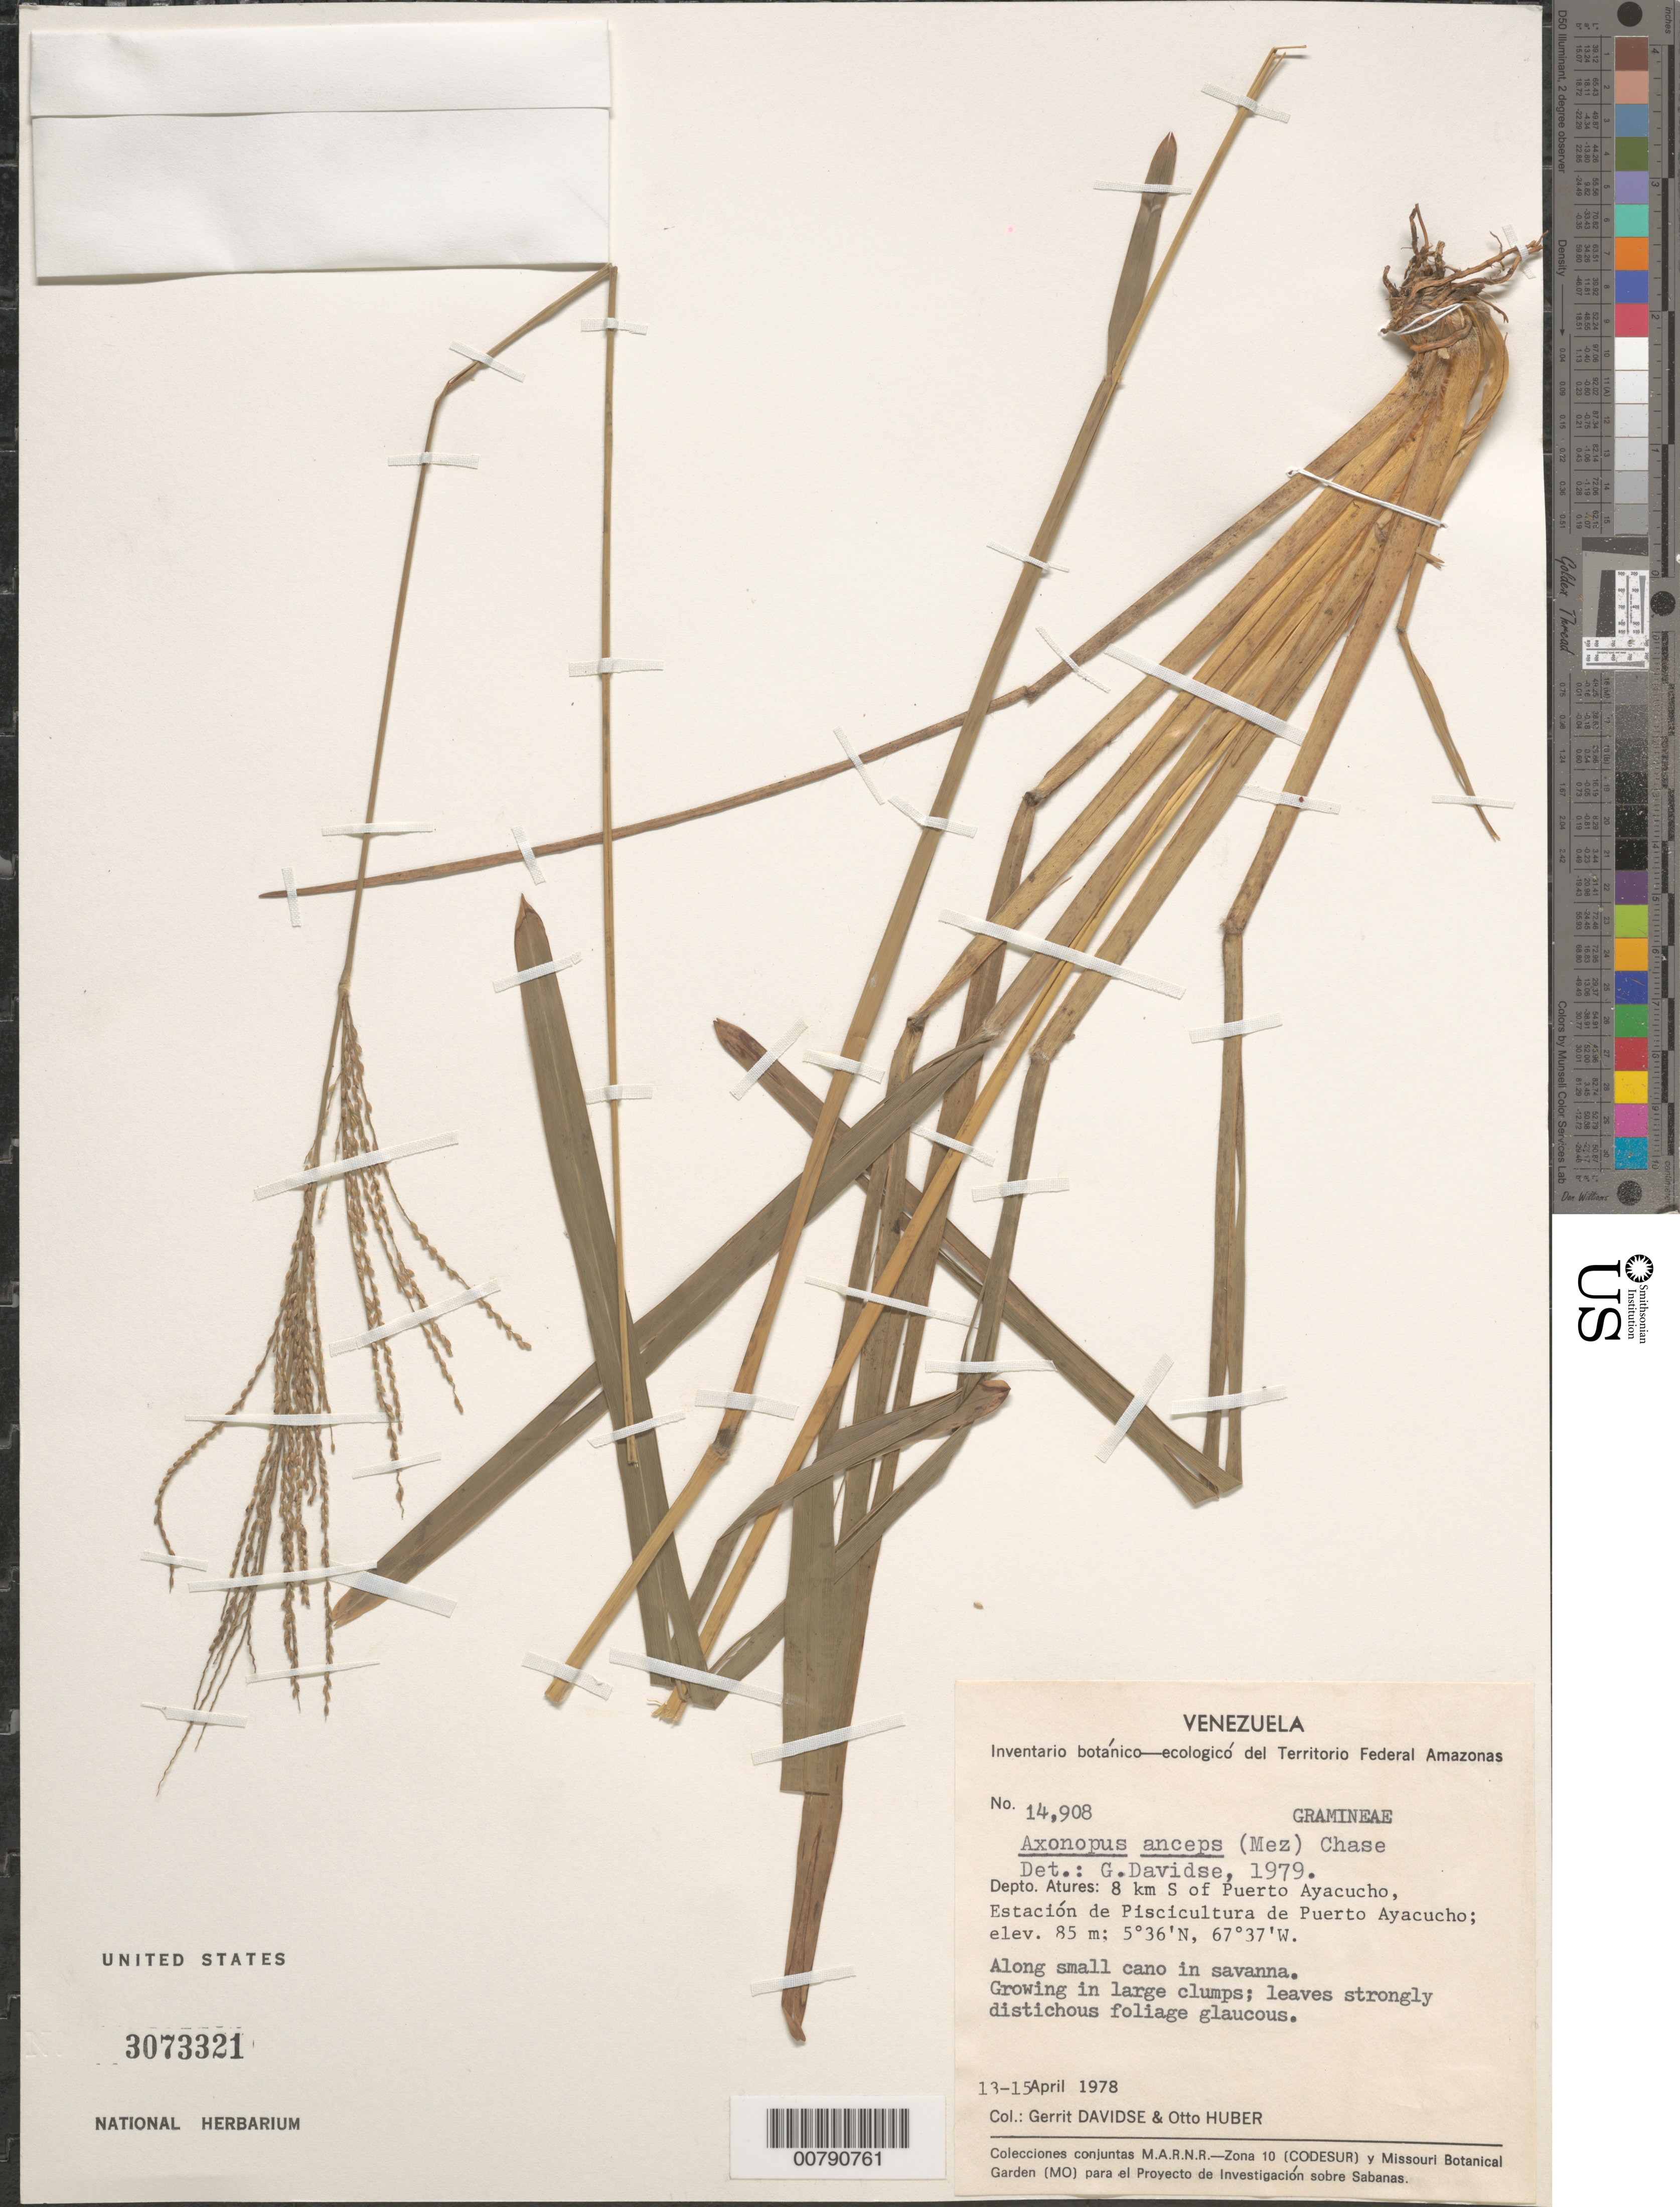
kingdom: Plantae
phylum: Tracheophyta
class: Liliopsida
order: Poales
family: Poaceae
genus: Axonopus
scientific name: Axonopus anceps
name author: (Mez) Hitchc.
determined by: Davidse, Gerrit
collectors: G. Davidse & O. Huber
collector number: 14908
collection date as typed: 13-Apr-78 to 15-Apr-78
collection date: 1978-04-13/1978-04-15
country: Venezuela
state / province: Amazonas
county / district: Atures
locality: Puerto Ayacucho, 8 km S of, Estación de Piscicultura de Puerto Ayacucho, Río Orinoco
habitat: Along small cano in savanna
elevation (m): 85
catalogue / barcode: US 3073321